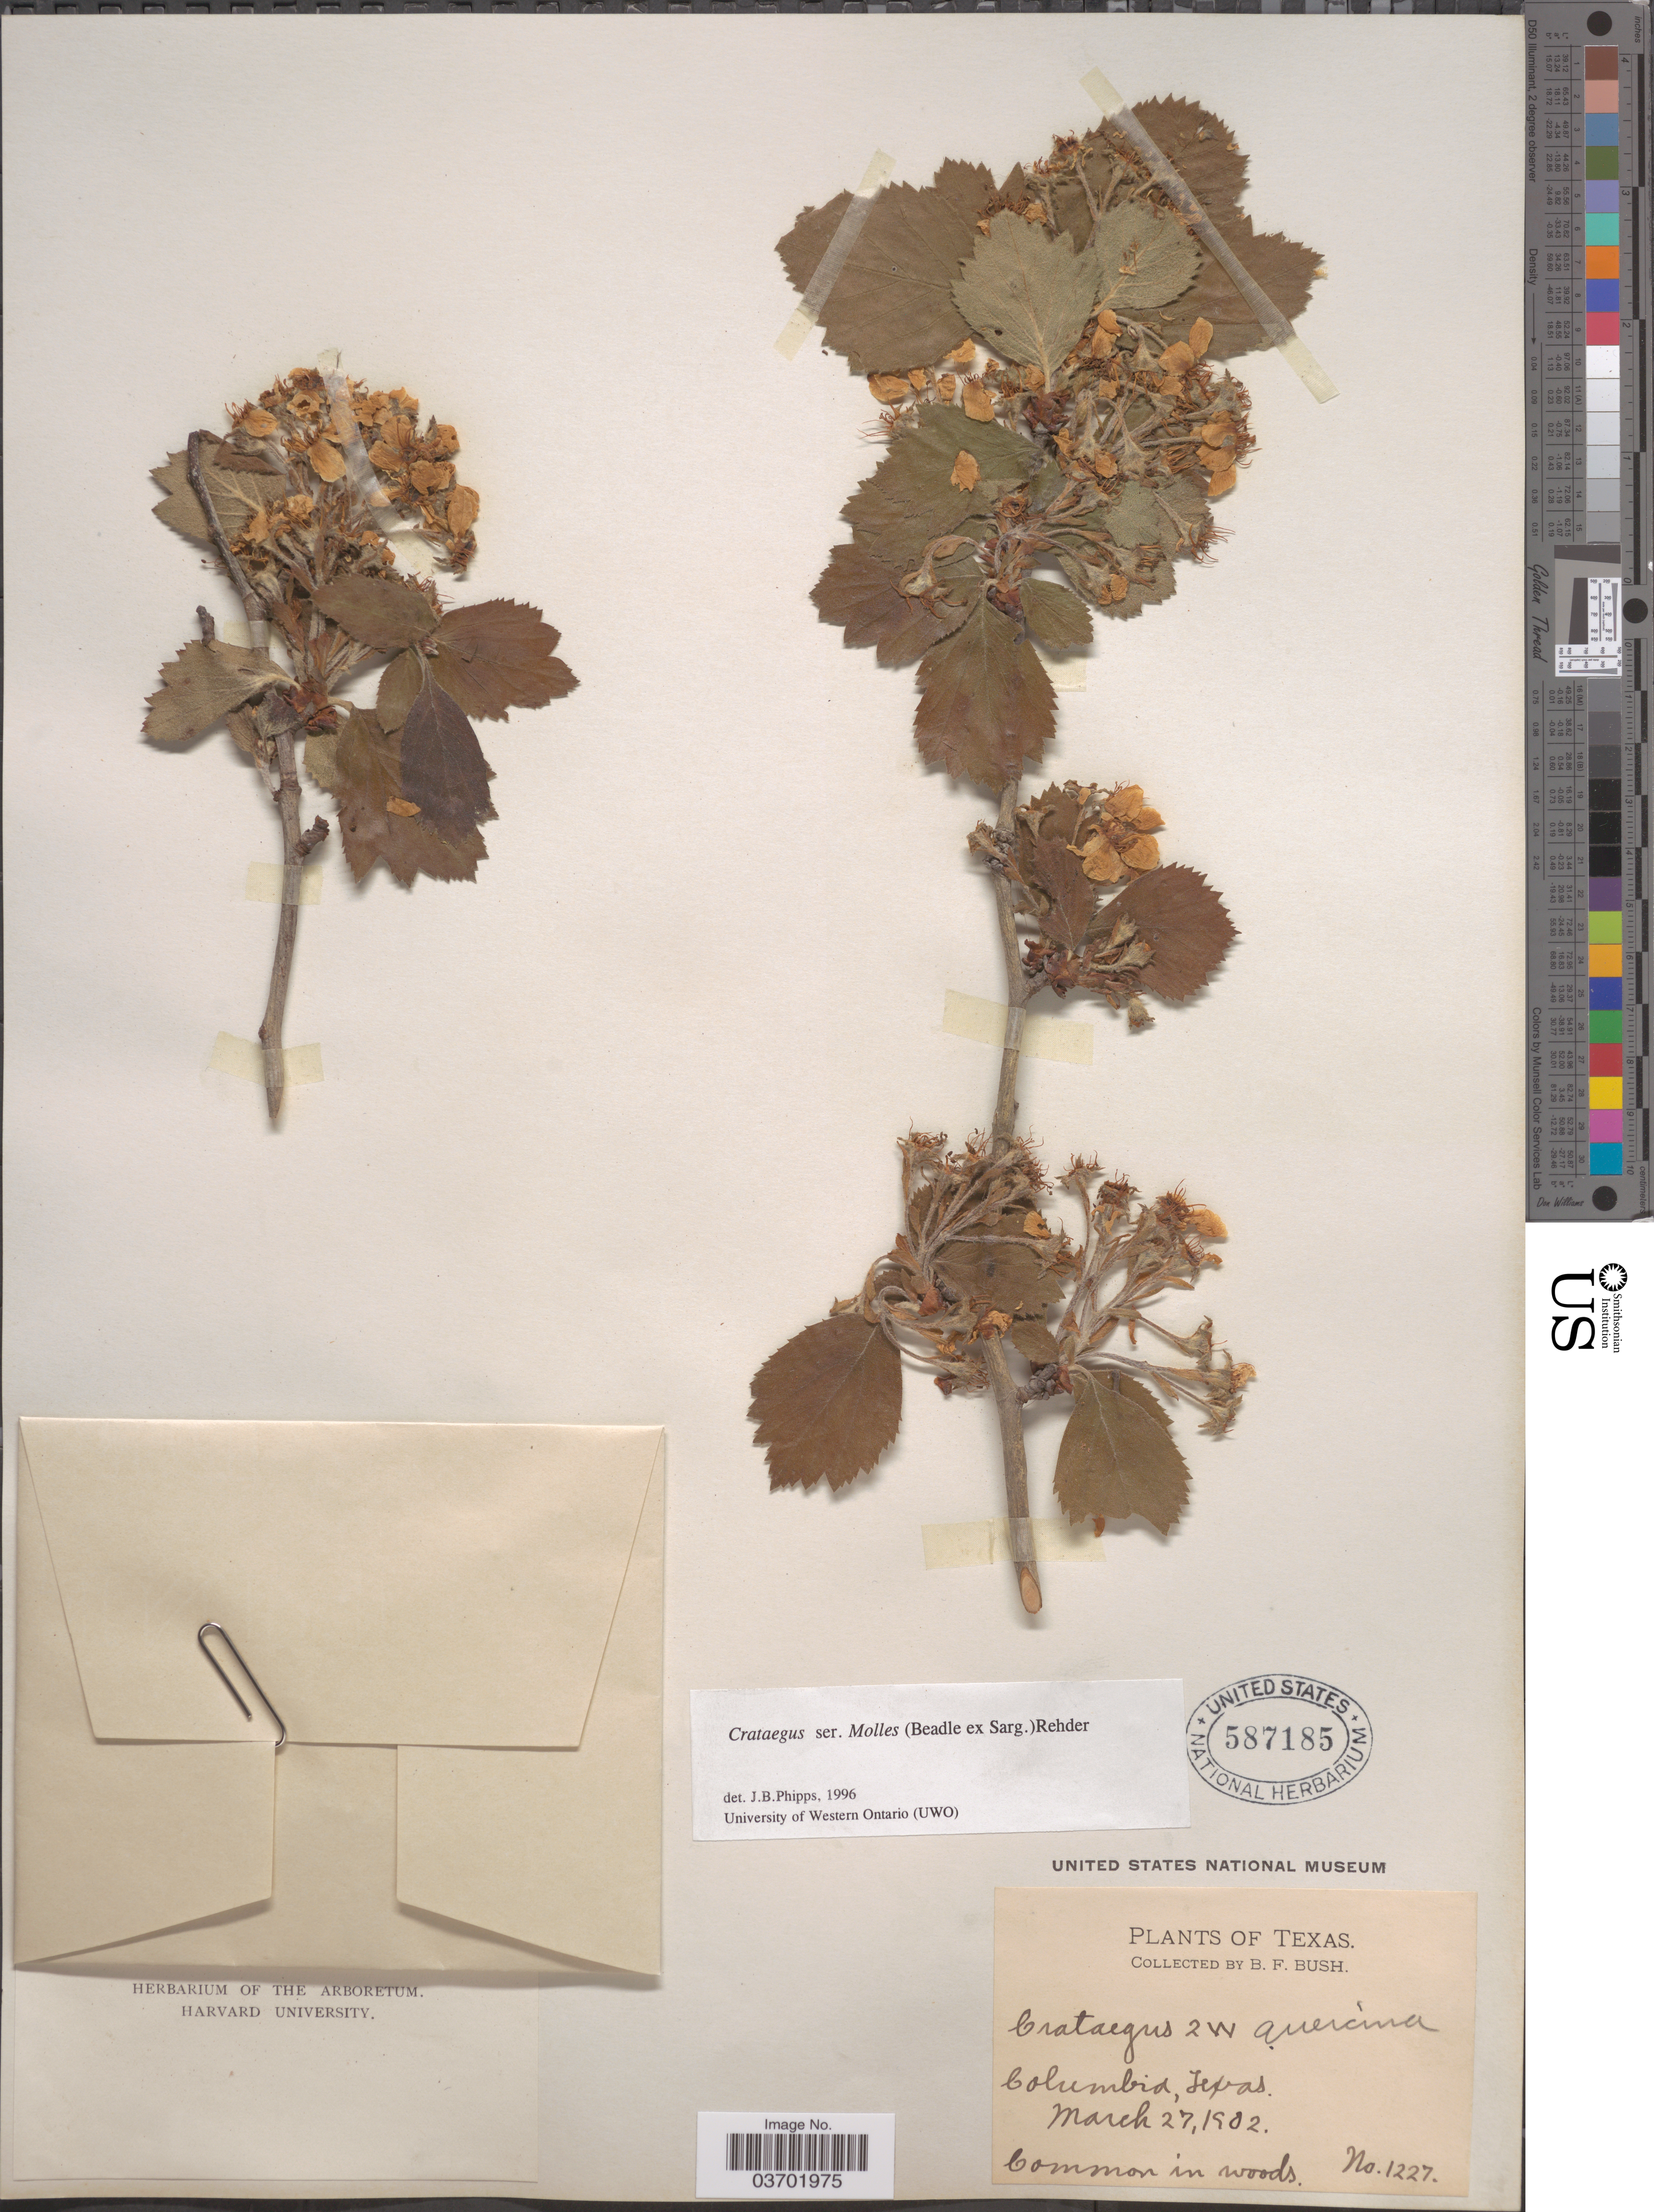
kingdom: Plantae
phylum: Tracheophyta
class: Magnoliopsida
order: Rosales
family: Rosaceae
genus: Crataegus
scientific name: Crataegus texana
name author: Buckley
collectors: B. F. Bush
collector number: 1227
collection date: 1902-03-27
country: United States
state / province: Texas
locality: Columbia.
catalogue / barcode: US 587185